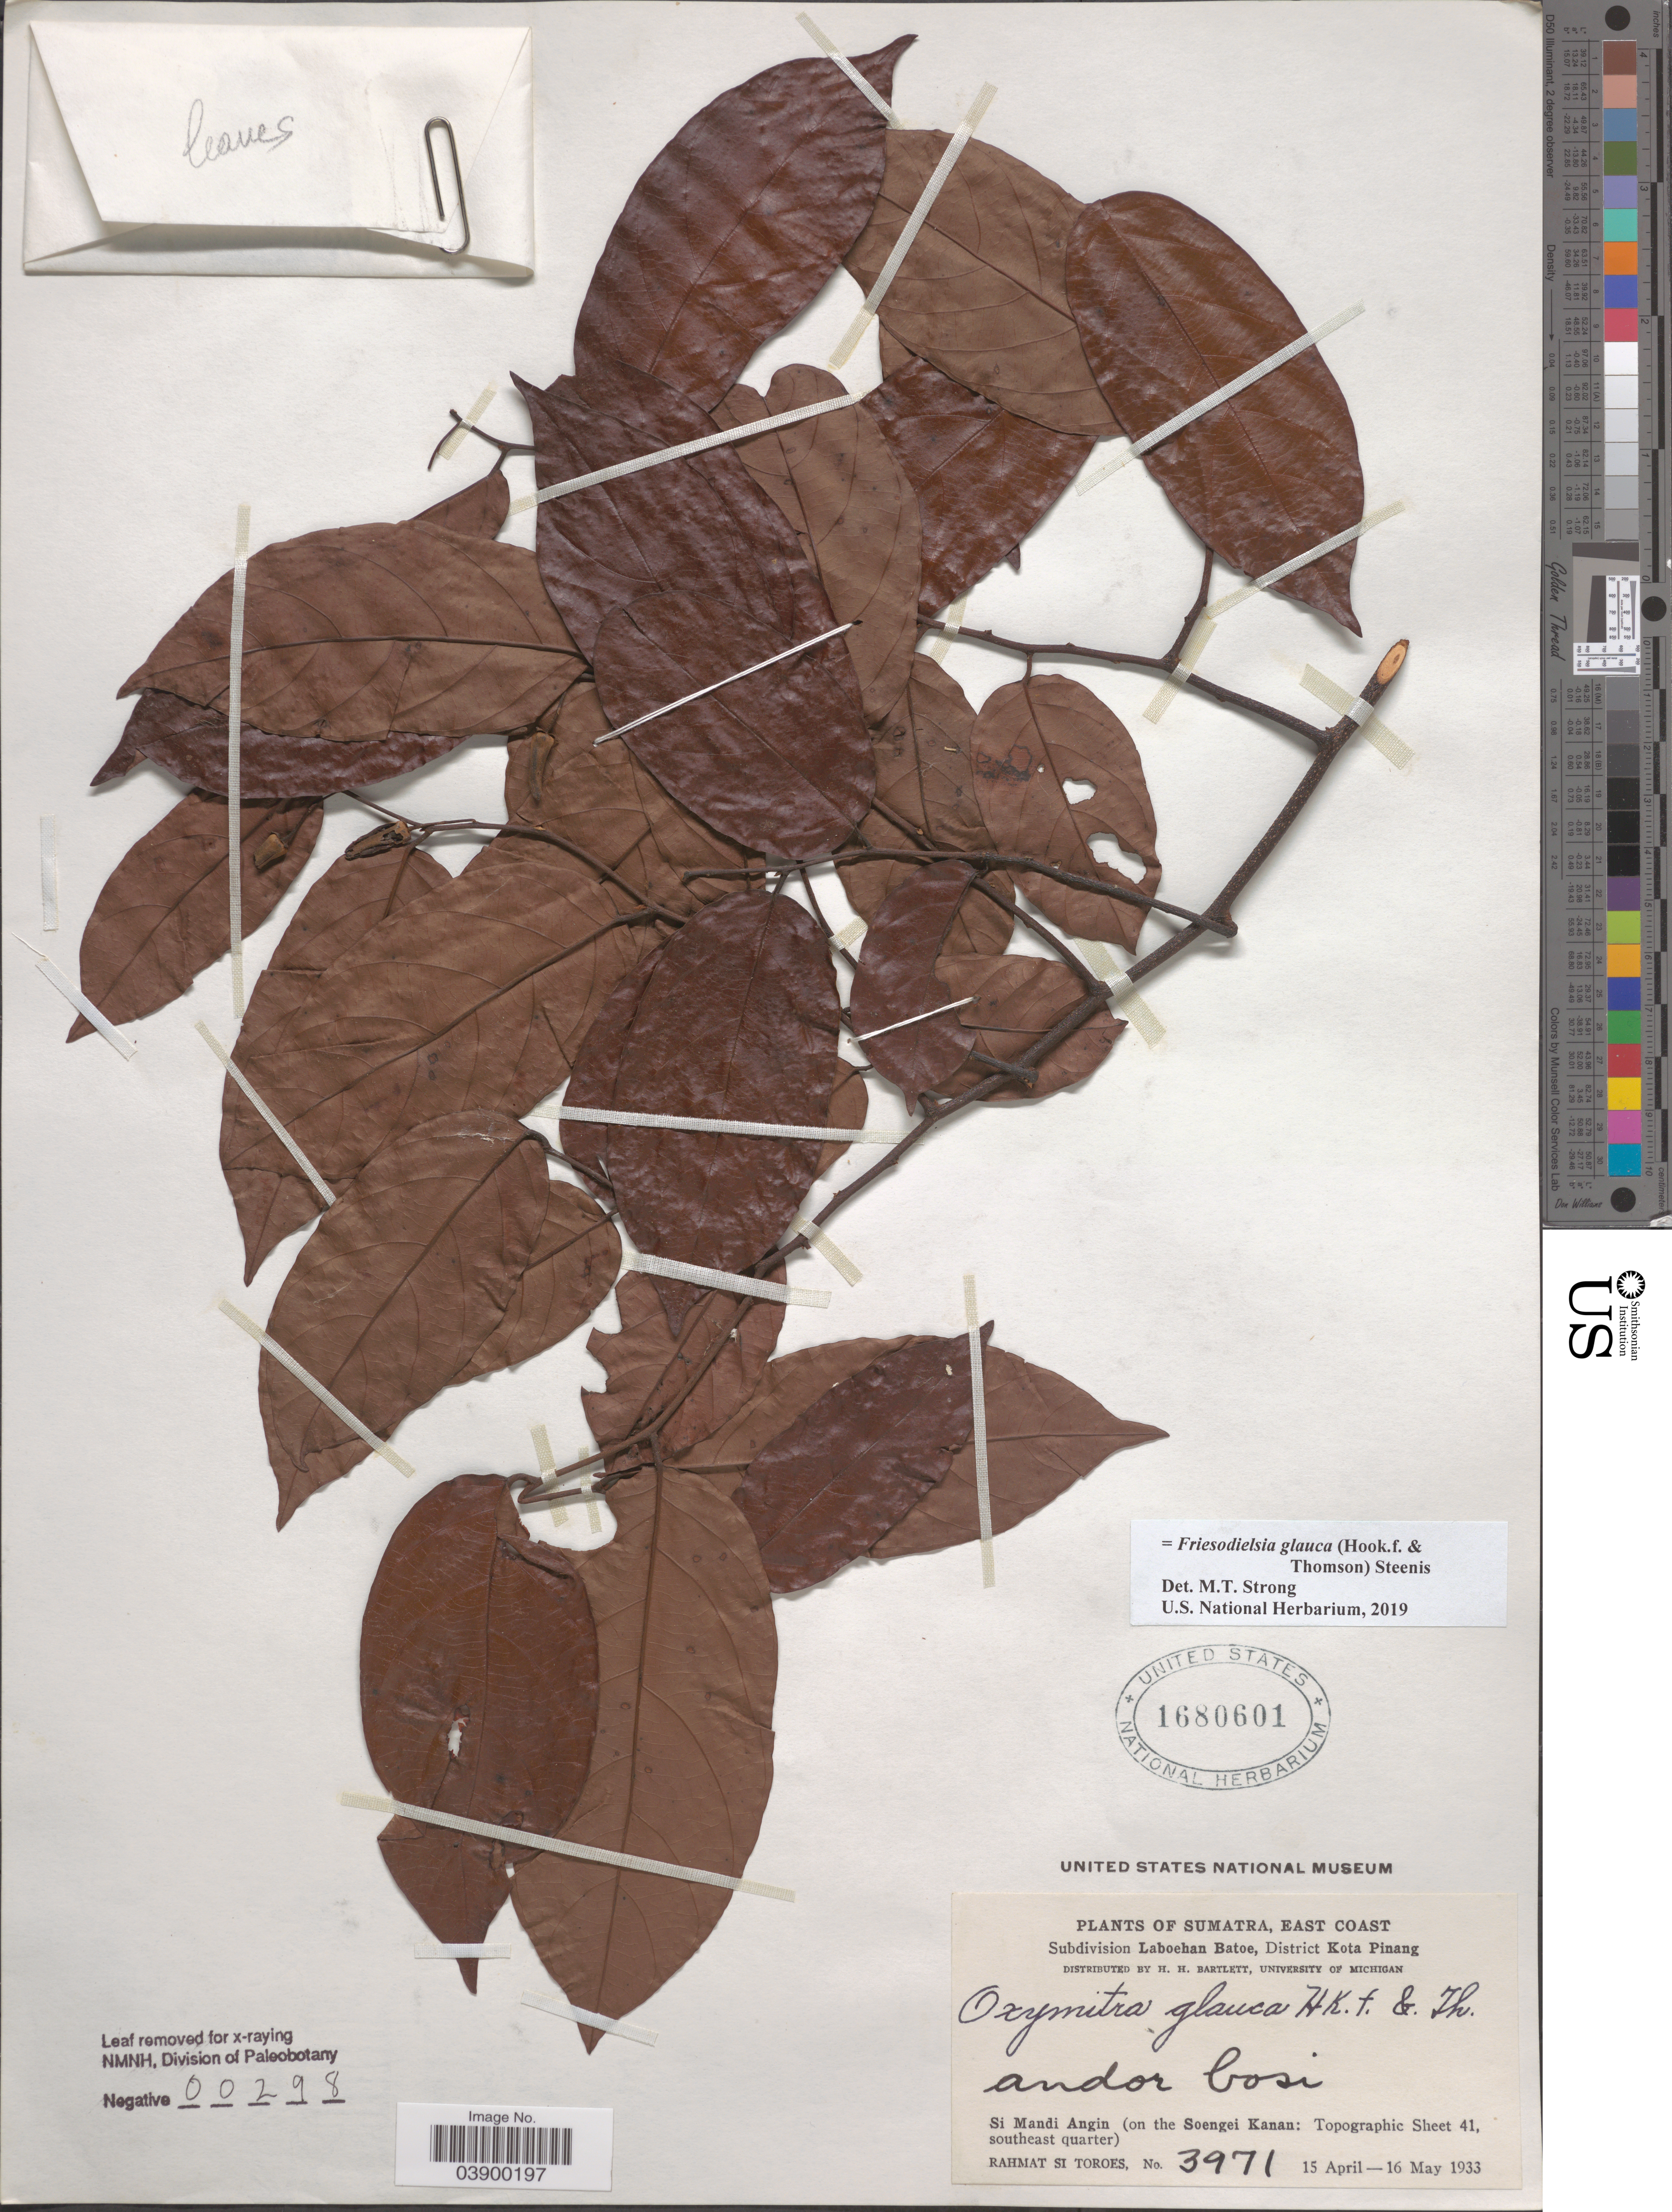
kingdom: Plantae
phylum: Tracheophyta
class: Magnoliopsida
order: Magnoliales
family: Annonaceae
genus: Friesodielsia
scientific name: Friesodielsia glauca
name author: Hook. f. & Thoms.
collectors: Rahmat Si Boeea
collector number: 3971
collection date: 1933-04-15/1933-05-16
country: Indonesia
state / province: Sumatra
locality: East Coast. Subdivision Laboehan Batoe, District Kota Pinang. Si Mandi Angin (on the Soengei Kanan: Topographic Sheet 41, southeast quarter).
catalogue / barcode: US 1680601